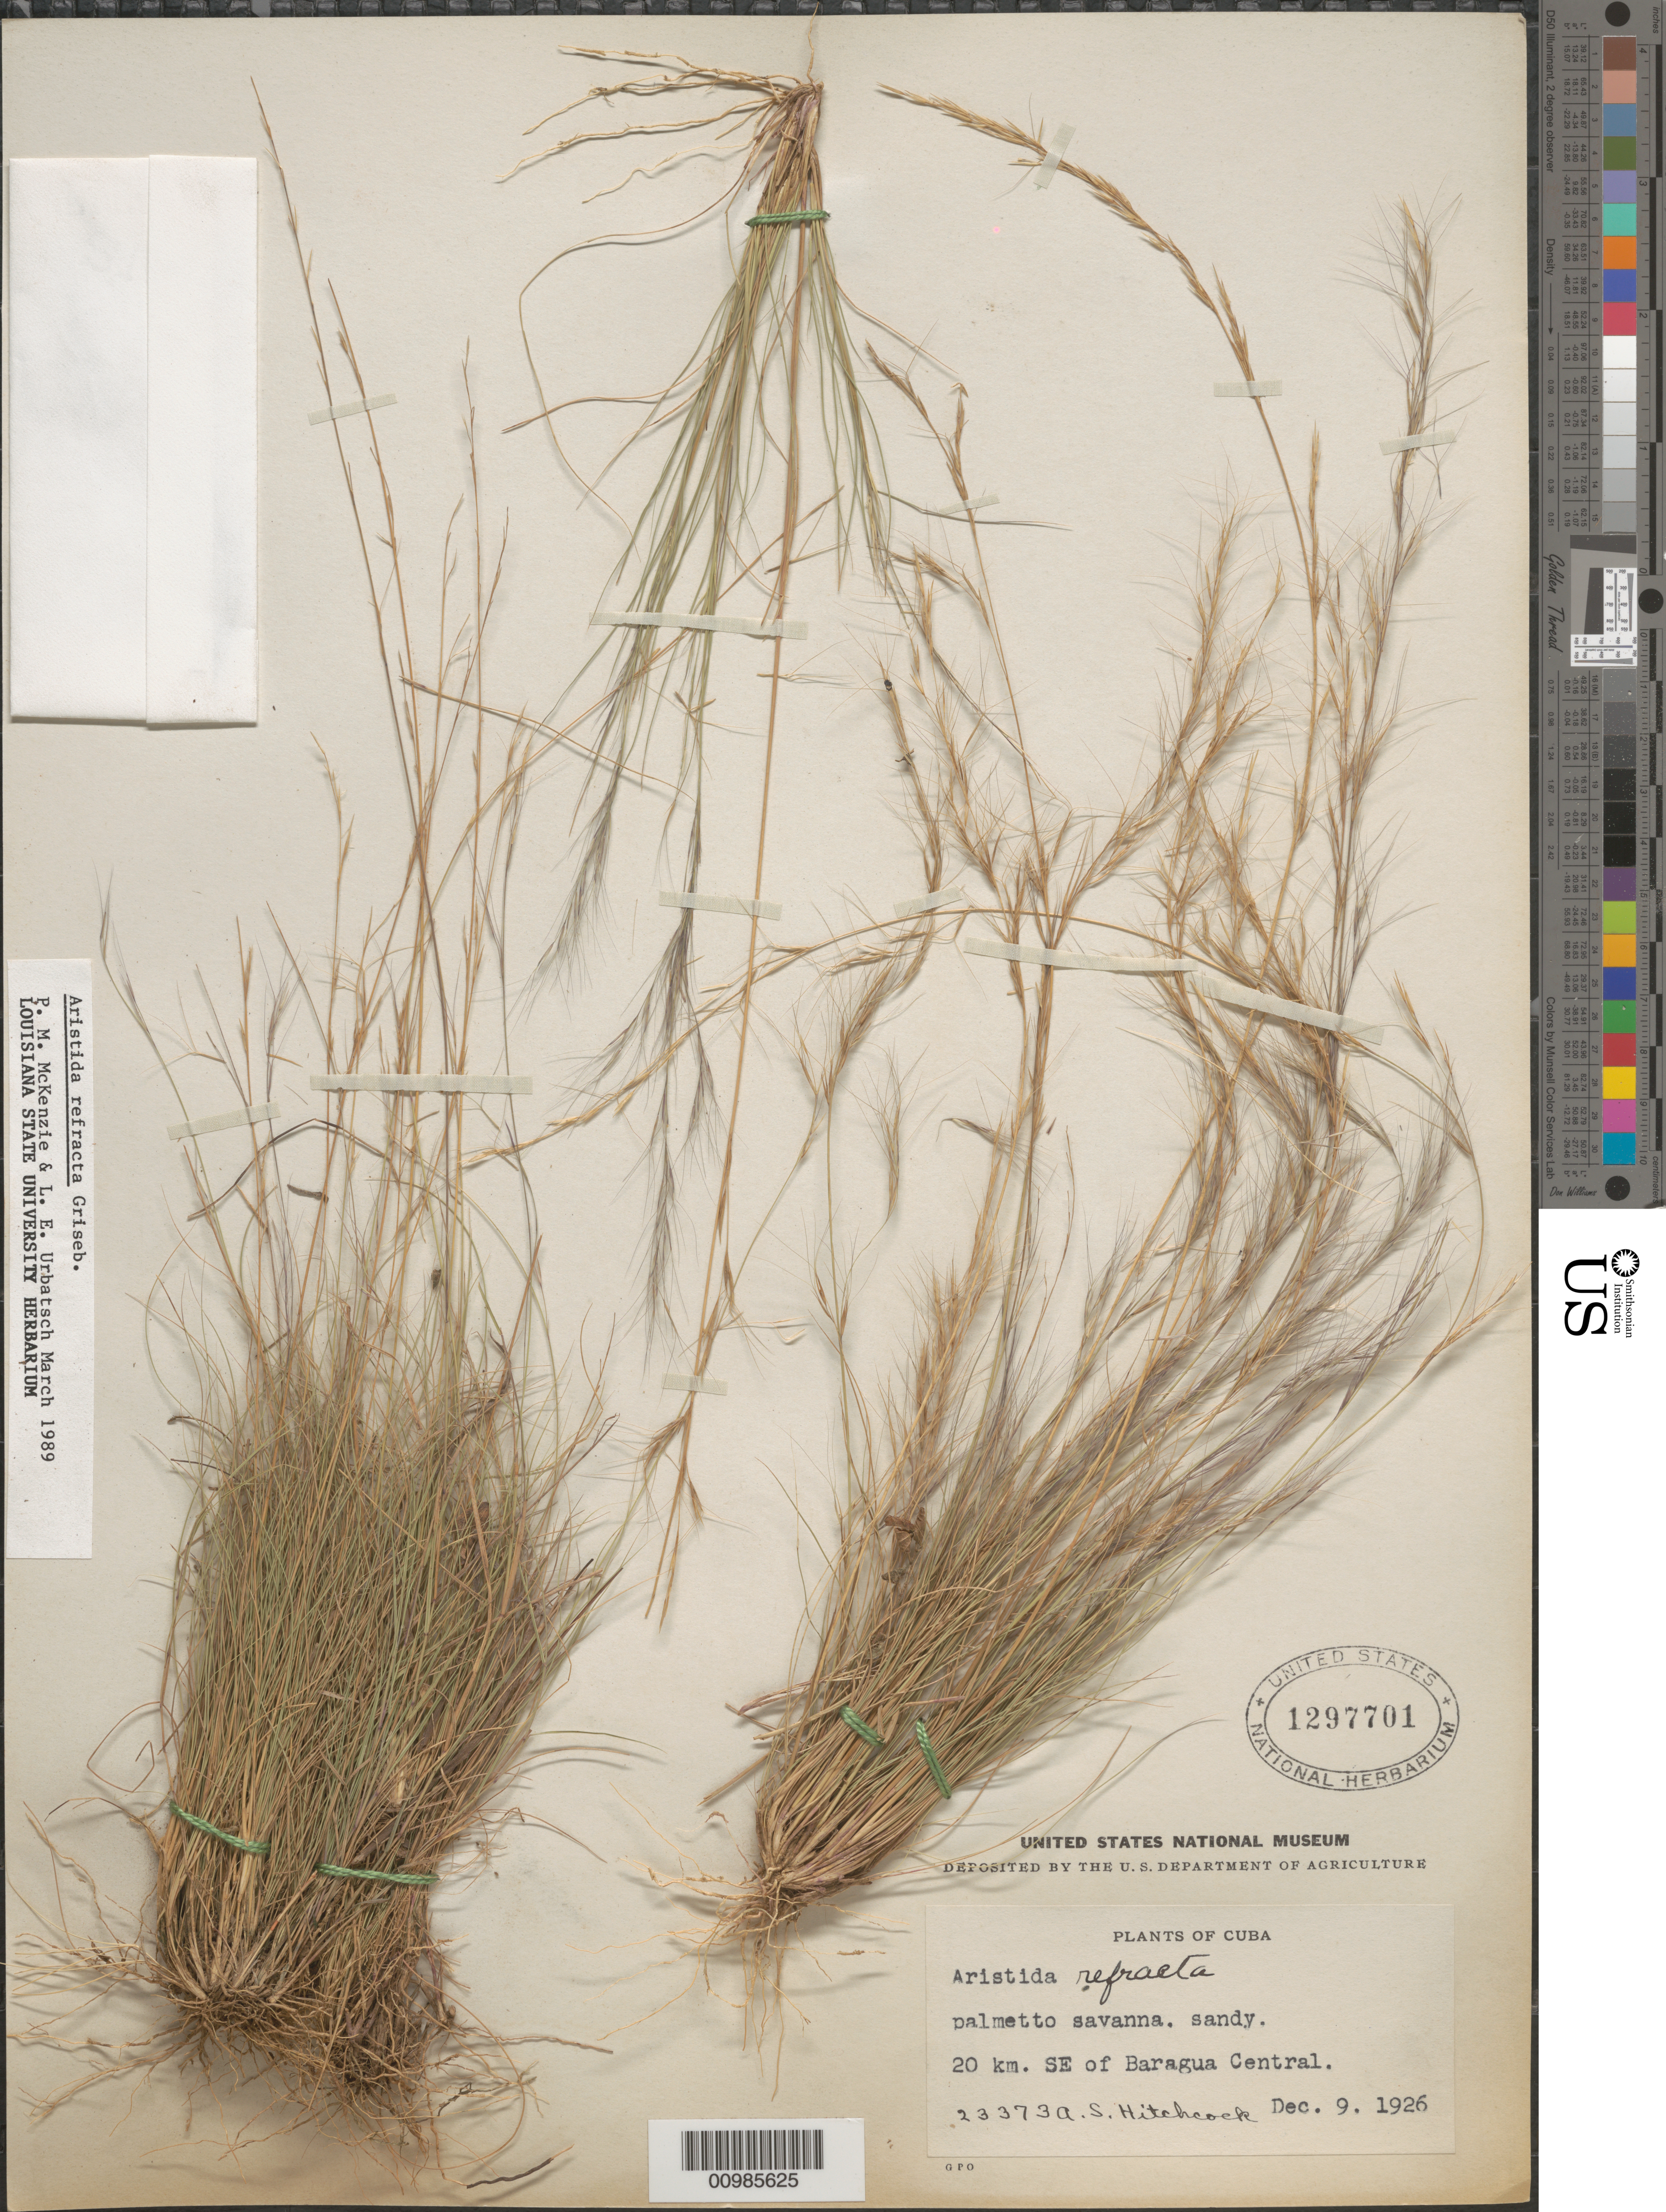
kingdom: Plantae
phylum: Tracheophyta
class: Liliopsida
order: Poales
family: Poaceae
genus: Aristida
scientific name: Aristida refracta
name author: Griseb.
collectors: A. S. Hitchcock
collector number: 23373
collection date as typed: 09 Dec 1926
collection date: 1926-12-09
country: Cuba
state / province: Camagüey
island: Cuba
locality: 20 km SE of Baragua Central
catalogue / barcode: US 1297701